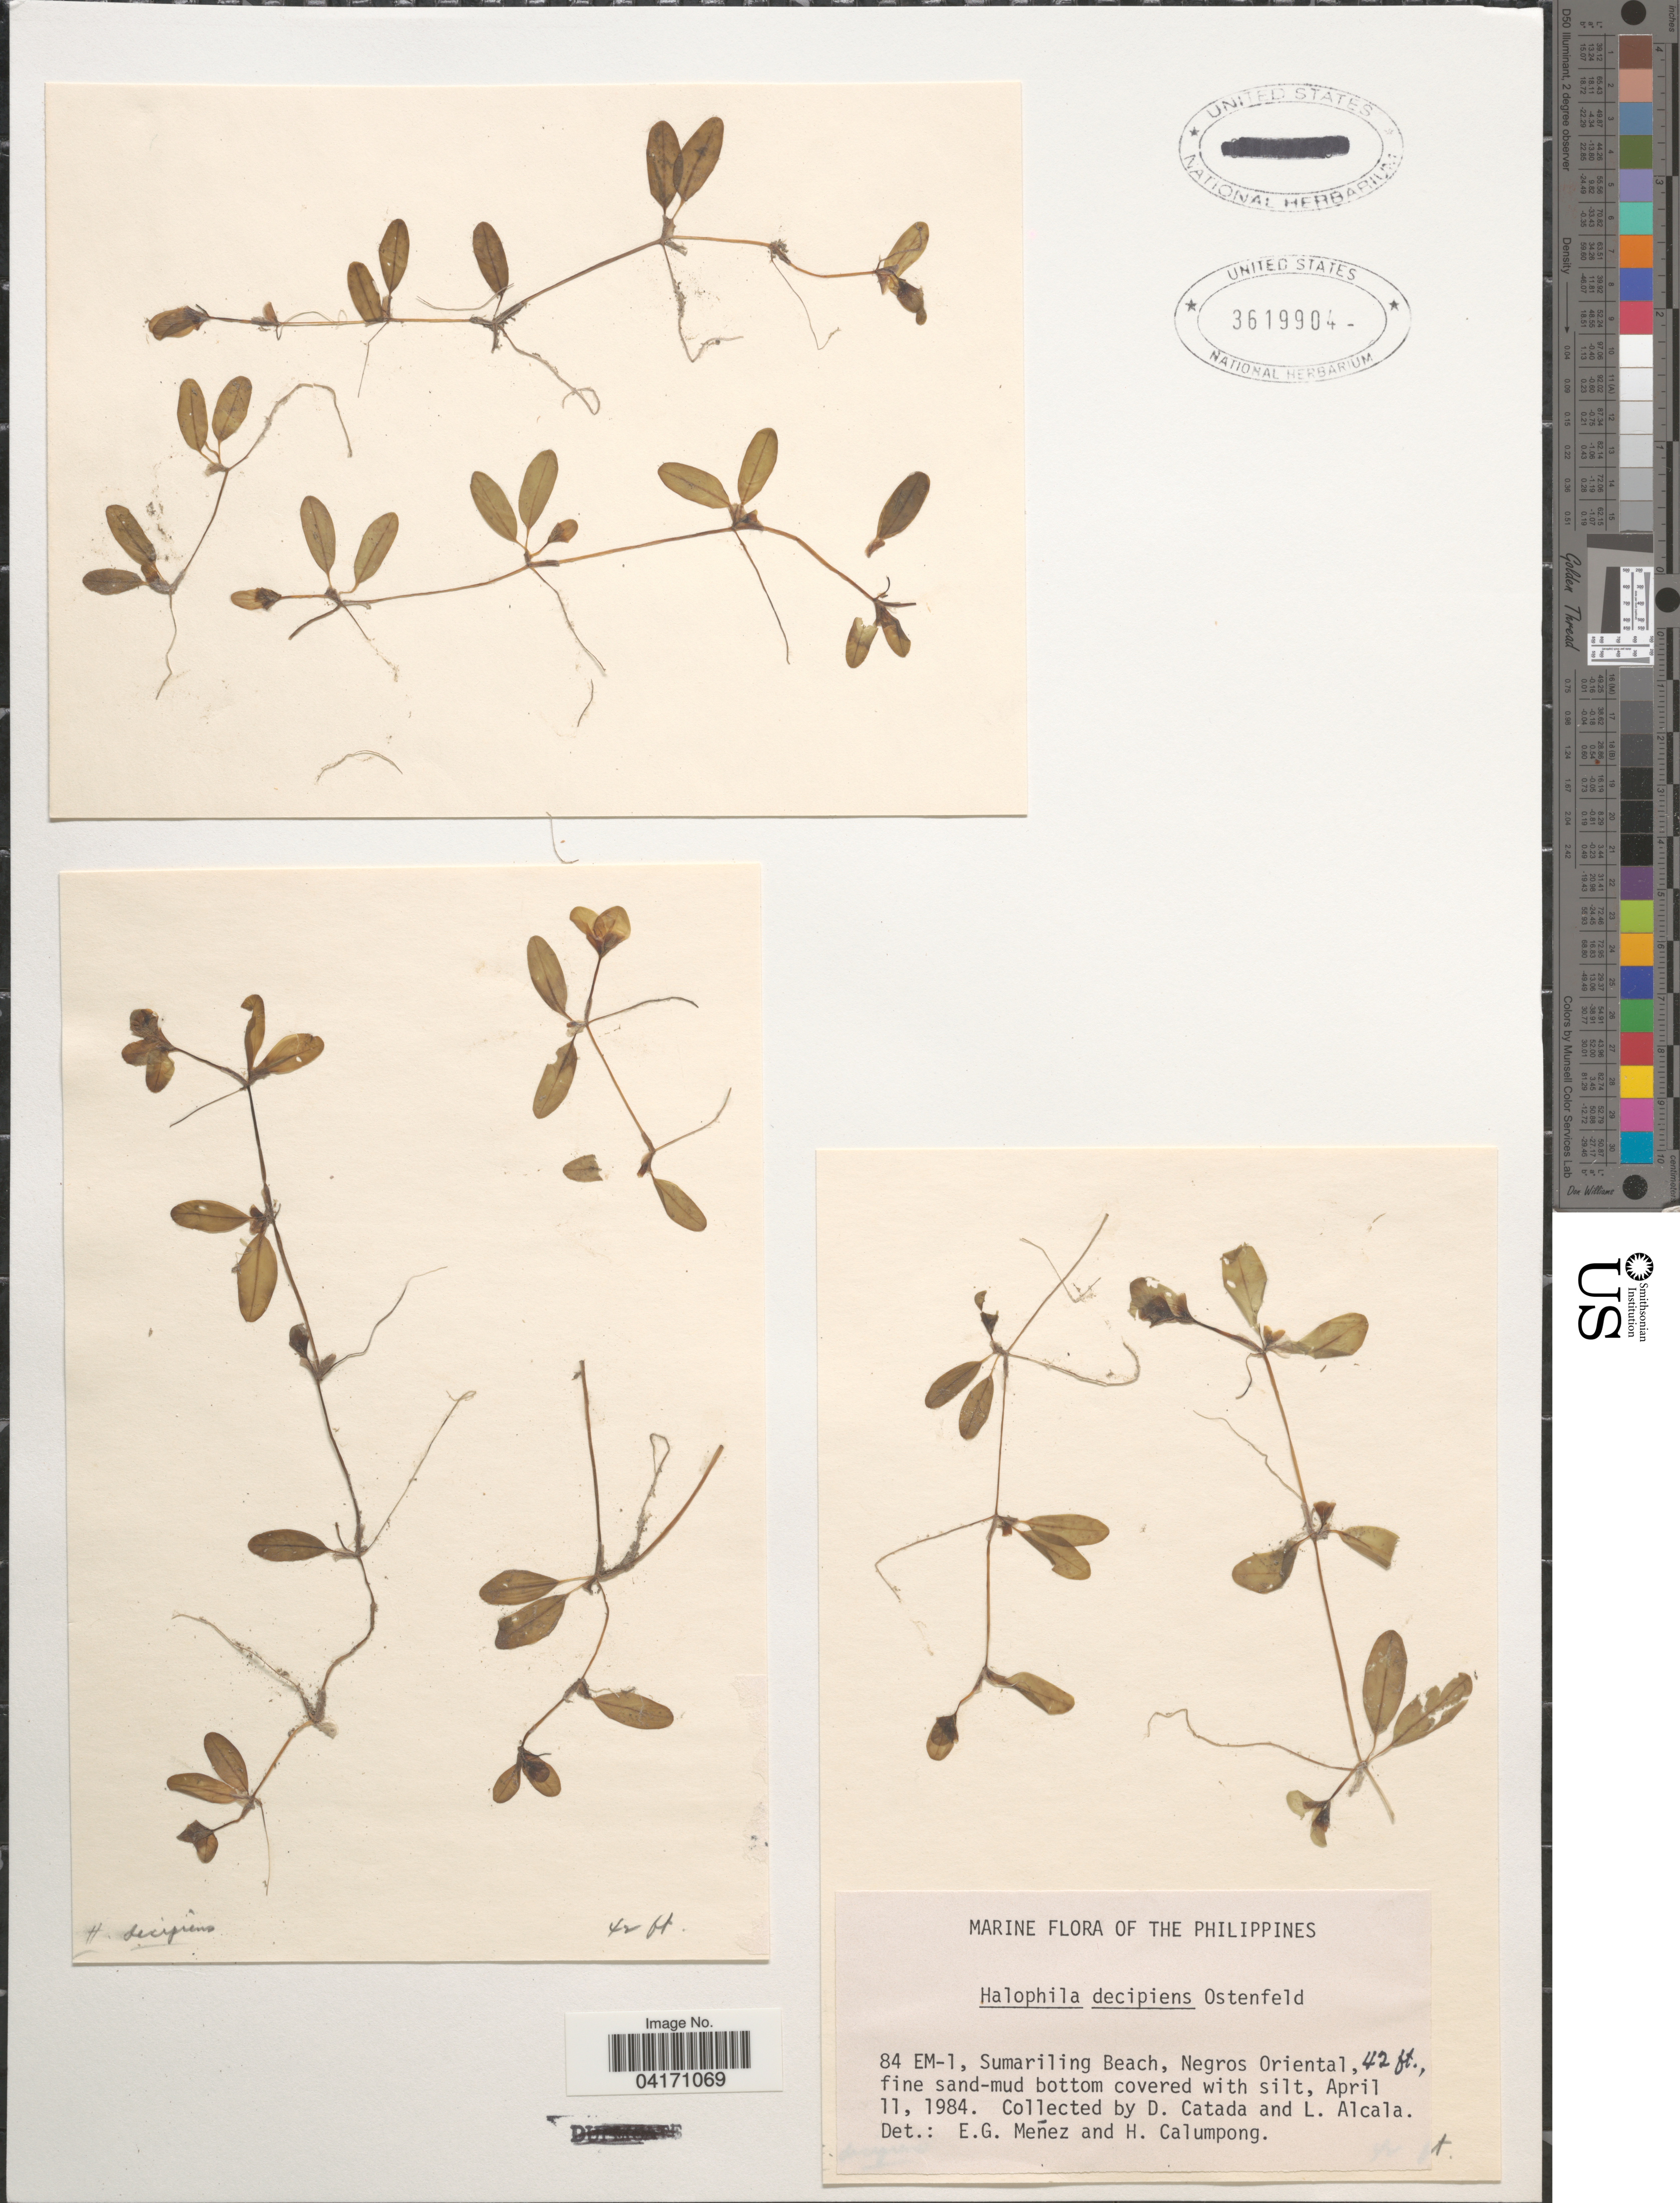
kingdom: Plantae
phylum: Tracheophyta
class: Liliopsida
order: Alismatales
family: Hydrocharitaceae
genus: Halophila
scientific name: Halophila decipiens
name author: Ostenf.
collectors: D. Catada & L. Alcala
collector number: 84 EM-1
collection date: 1984-04-11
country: Philippines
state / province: Central Visayas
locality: Sumariling Beach, Negros Oriental.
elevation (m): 13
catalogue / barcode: US 3619904